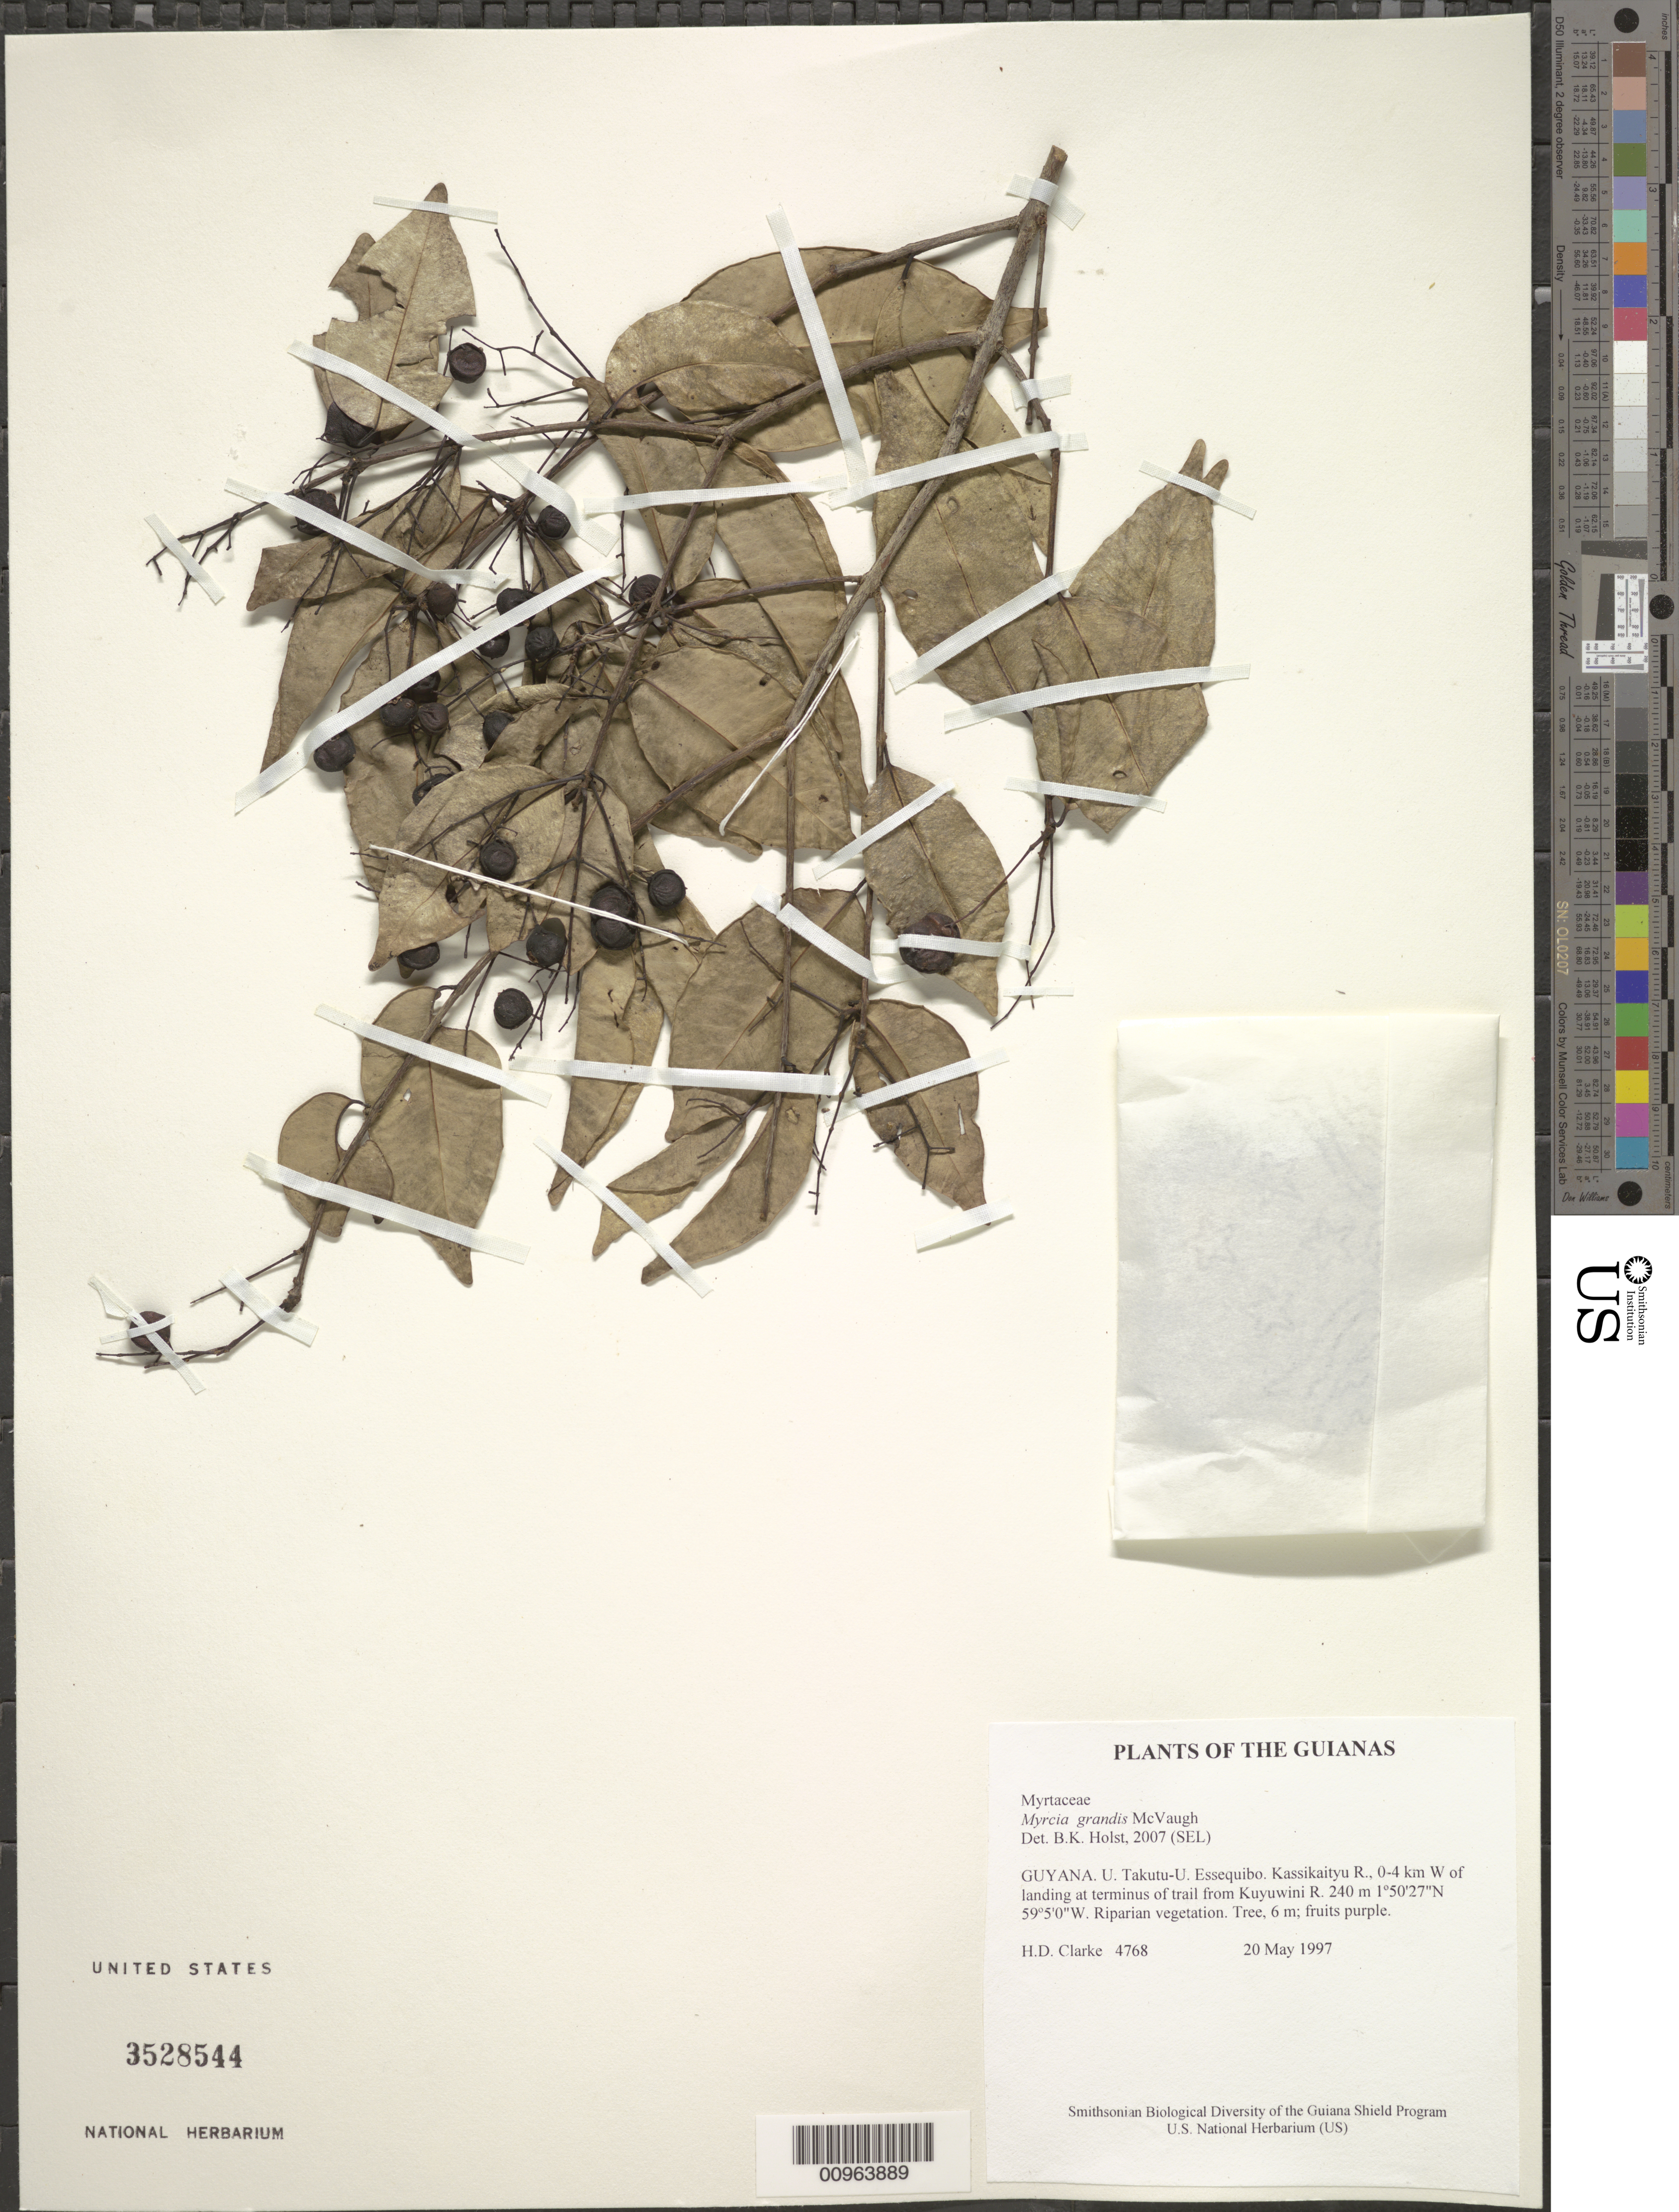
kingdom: Plantae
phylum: Tracheophyta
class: Magnoliopsida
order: Myrtales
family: Myrtaceae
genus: Myrcia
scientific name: Myrcia grandis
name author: McVaugh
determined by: Holst, Bruce K.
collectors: H. D. Clarke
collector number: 4768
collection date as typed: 20 May 1997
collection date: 1997-05-20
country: Guyana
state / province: U. Takutu-U. Essequibo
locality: Kassikaityu R., 0-4 km W of landing at terminus of trail from Kuyuwini R.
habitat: Riparian vegetation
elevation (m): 240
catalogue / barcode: US 3528544